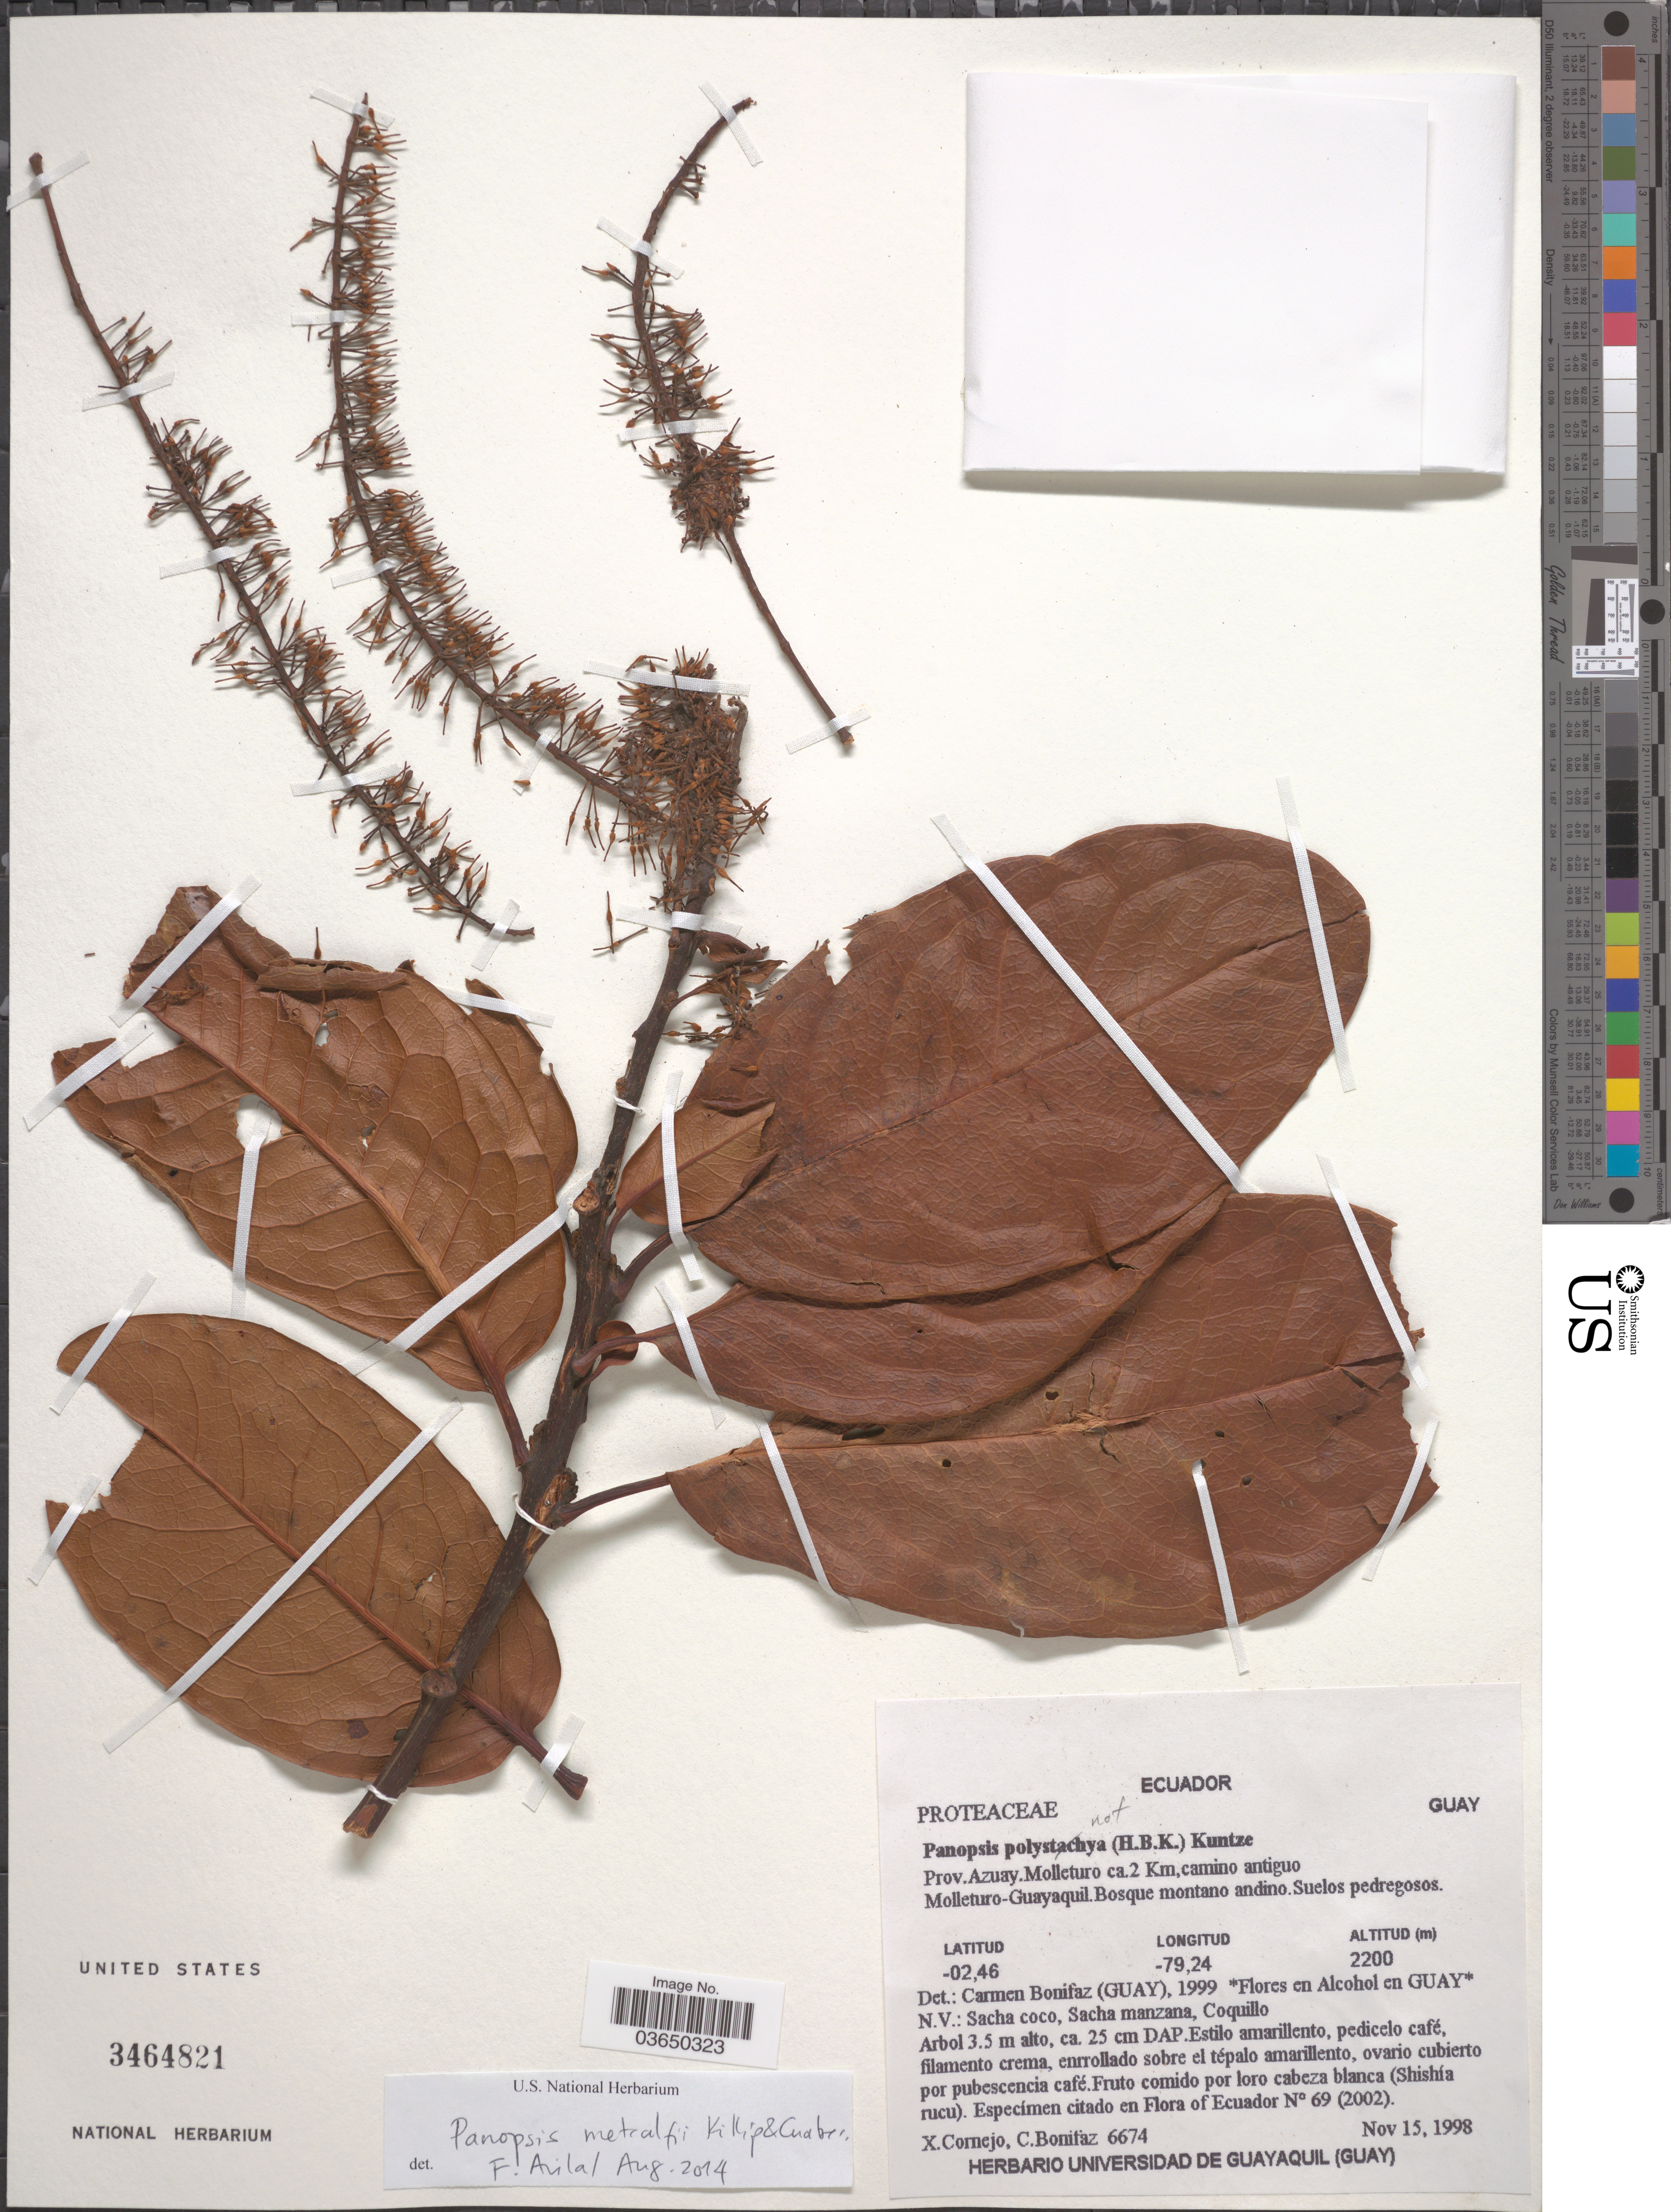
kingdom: Plantae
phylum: Tracheophyta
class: Magnoliopsida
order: Proteales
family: Proteaceae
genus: Panopsis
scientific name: Panopsis metcalfii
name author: Killip & Cuatrec.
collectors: X. F. Cornejo & C. Bonitáz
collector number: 6674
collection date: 1998-11-15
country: Ecuador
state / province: Azuay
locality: Molleturo ca. 2 Km, camino antiguo Molleturo-Guayaquil.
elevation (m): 2200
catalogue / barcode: US 3464821